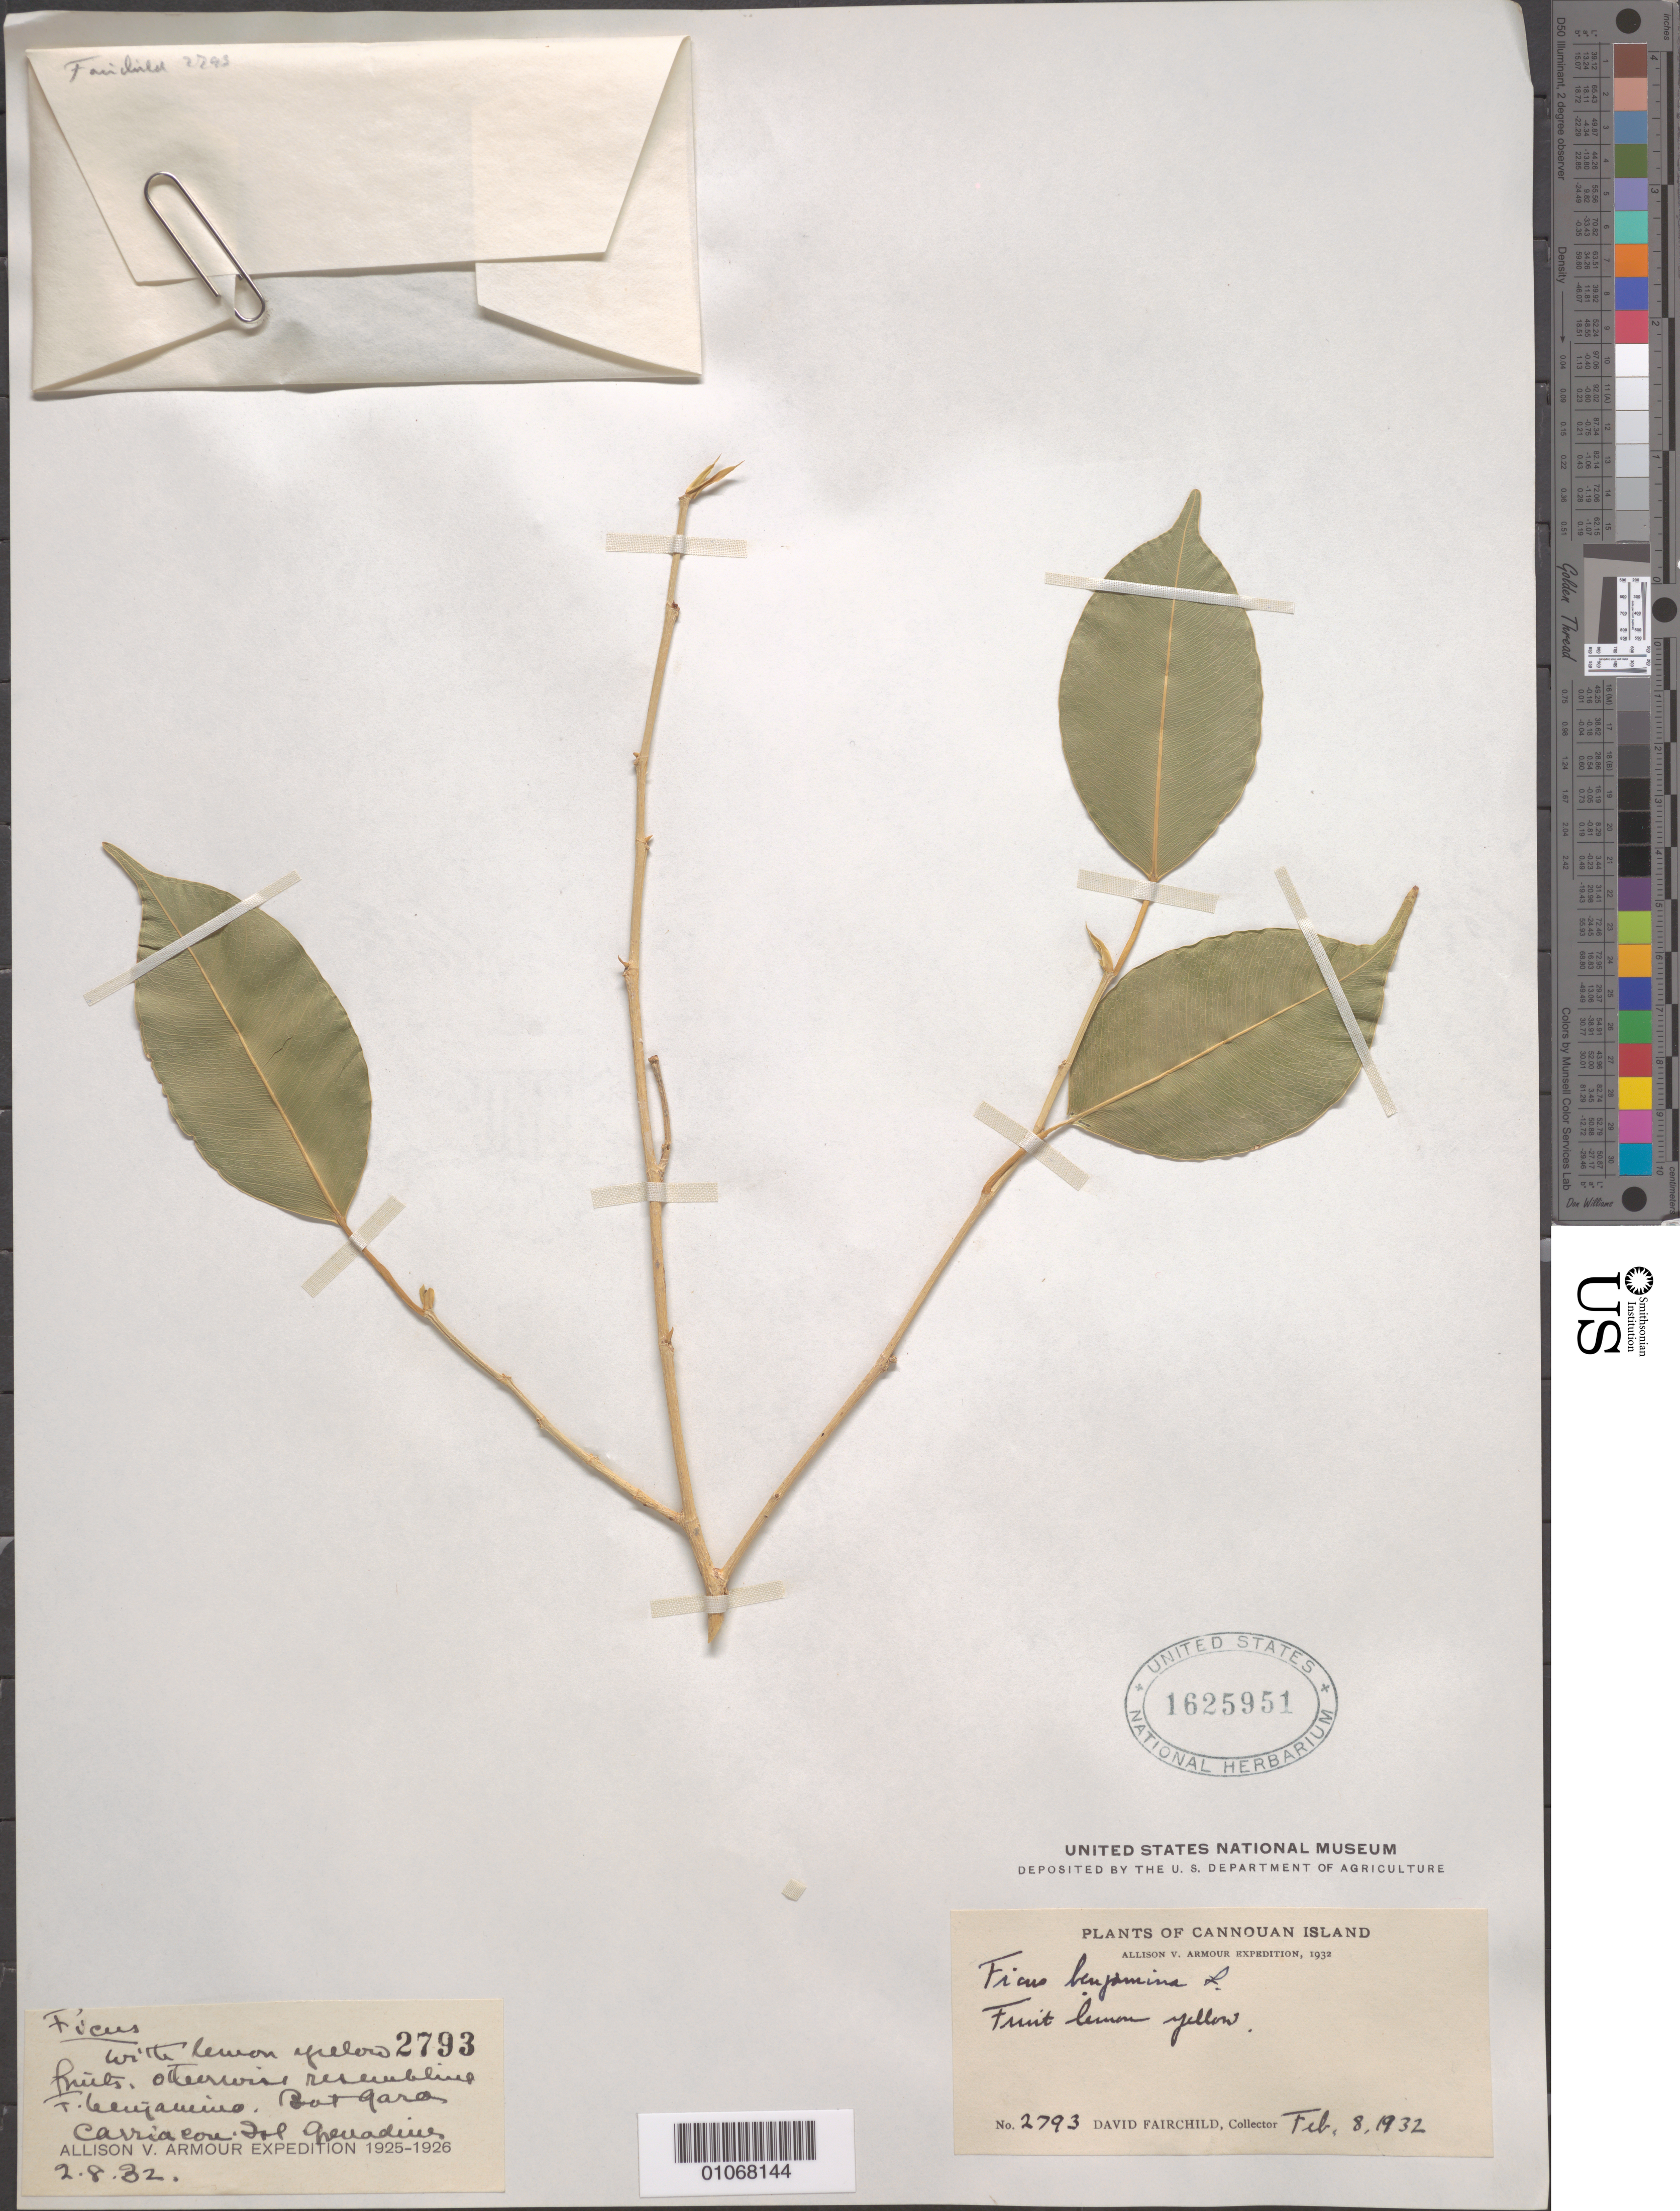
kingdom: Plantae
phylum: Tracheophyta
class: Magnoliopsida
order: Rosales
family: Moraceae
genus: Ficus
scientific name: Ficus benjamina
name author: L.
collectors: D. Fairchild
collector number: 2793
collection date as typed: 08 Feb 1932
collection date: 1932-02-08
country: St. Vincent - Grenadines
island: Canouan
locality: Fruit lemon yellow.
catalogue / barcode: US 1625951